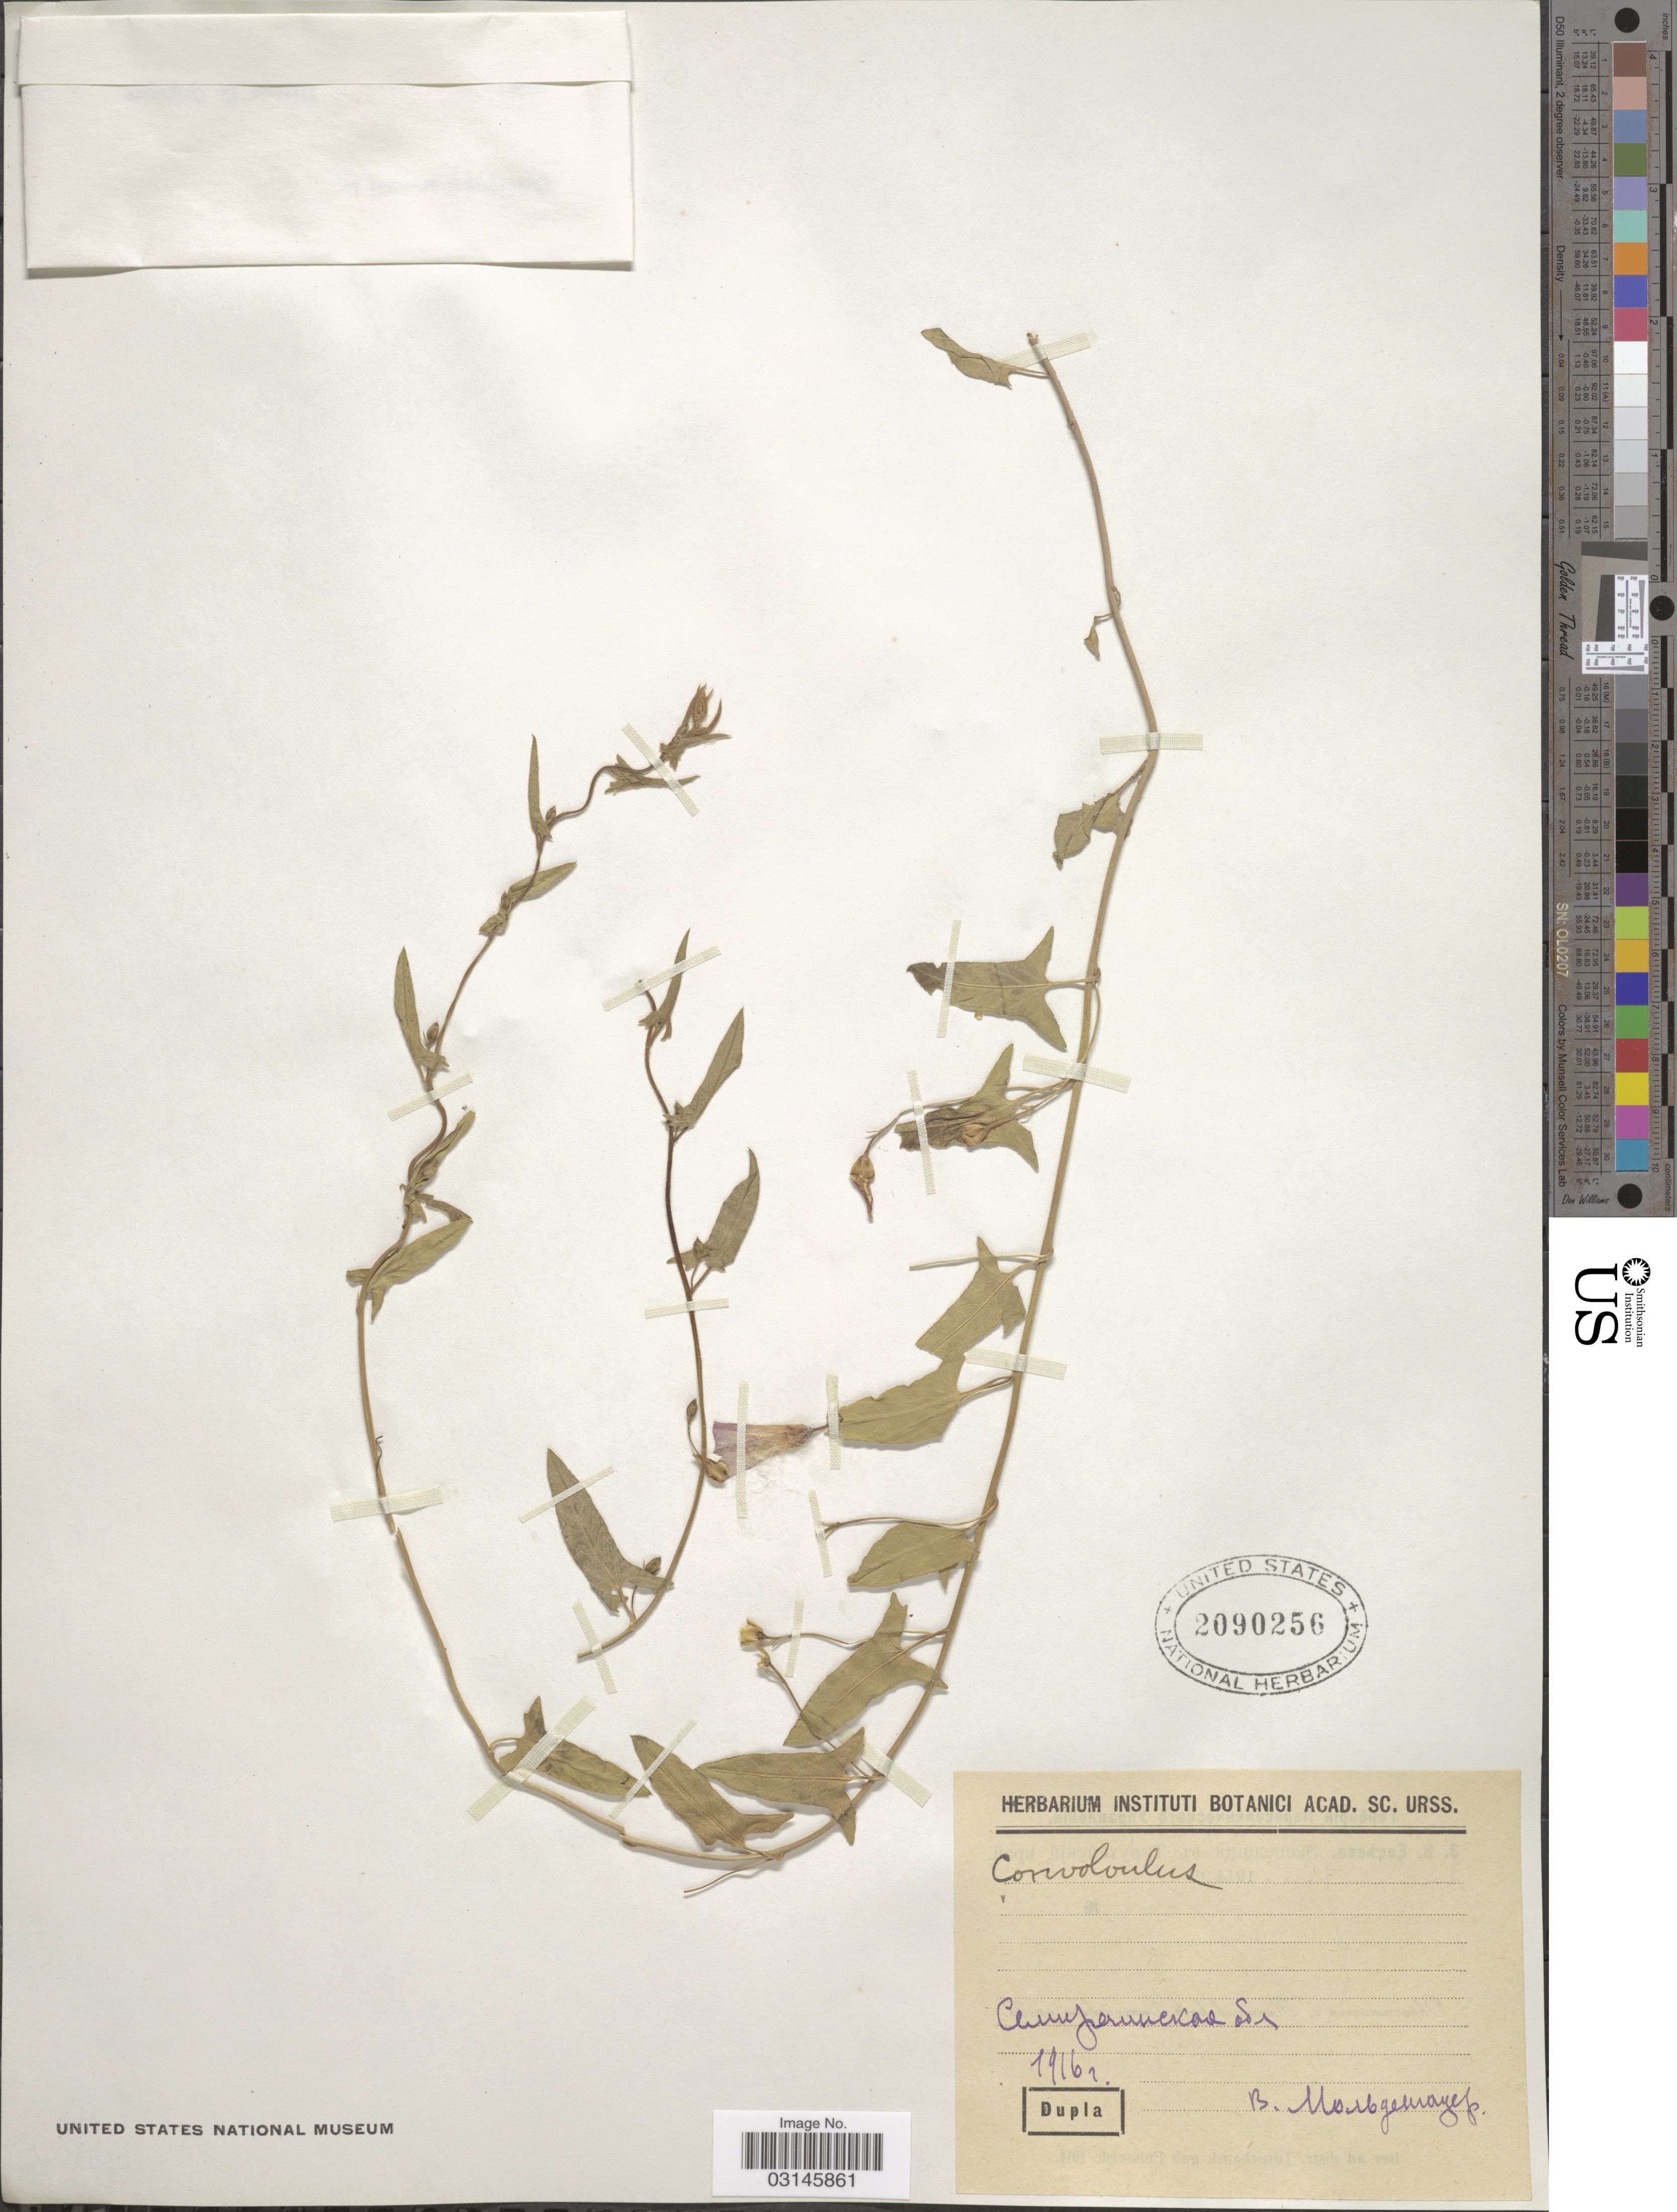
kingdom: Plantae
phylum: Tracheophyta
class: Magnoliopsida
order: Solanales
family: Convolvulaceae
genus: Convolvulus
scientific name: Convolvulus sp.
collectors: V. Moldengauer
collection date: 1916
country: Kazakhstan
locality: Semirechenskaya oblast.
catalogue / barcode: US 2090256